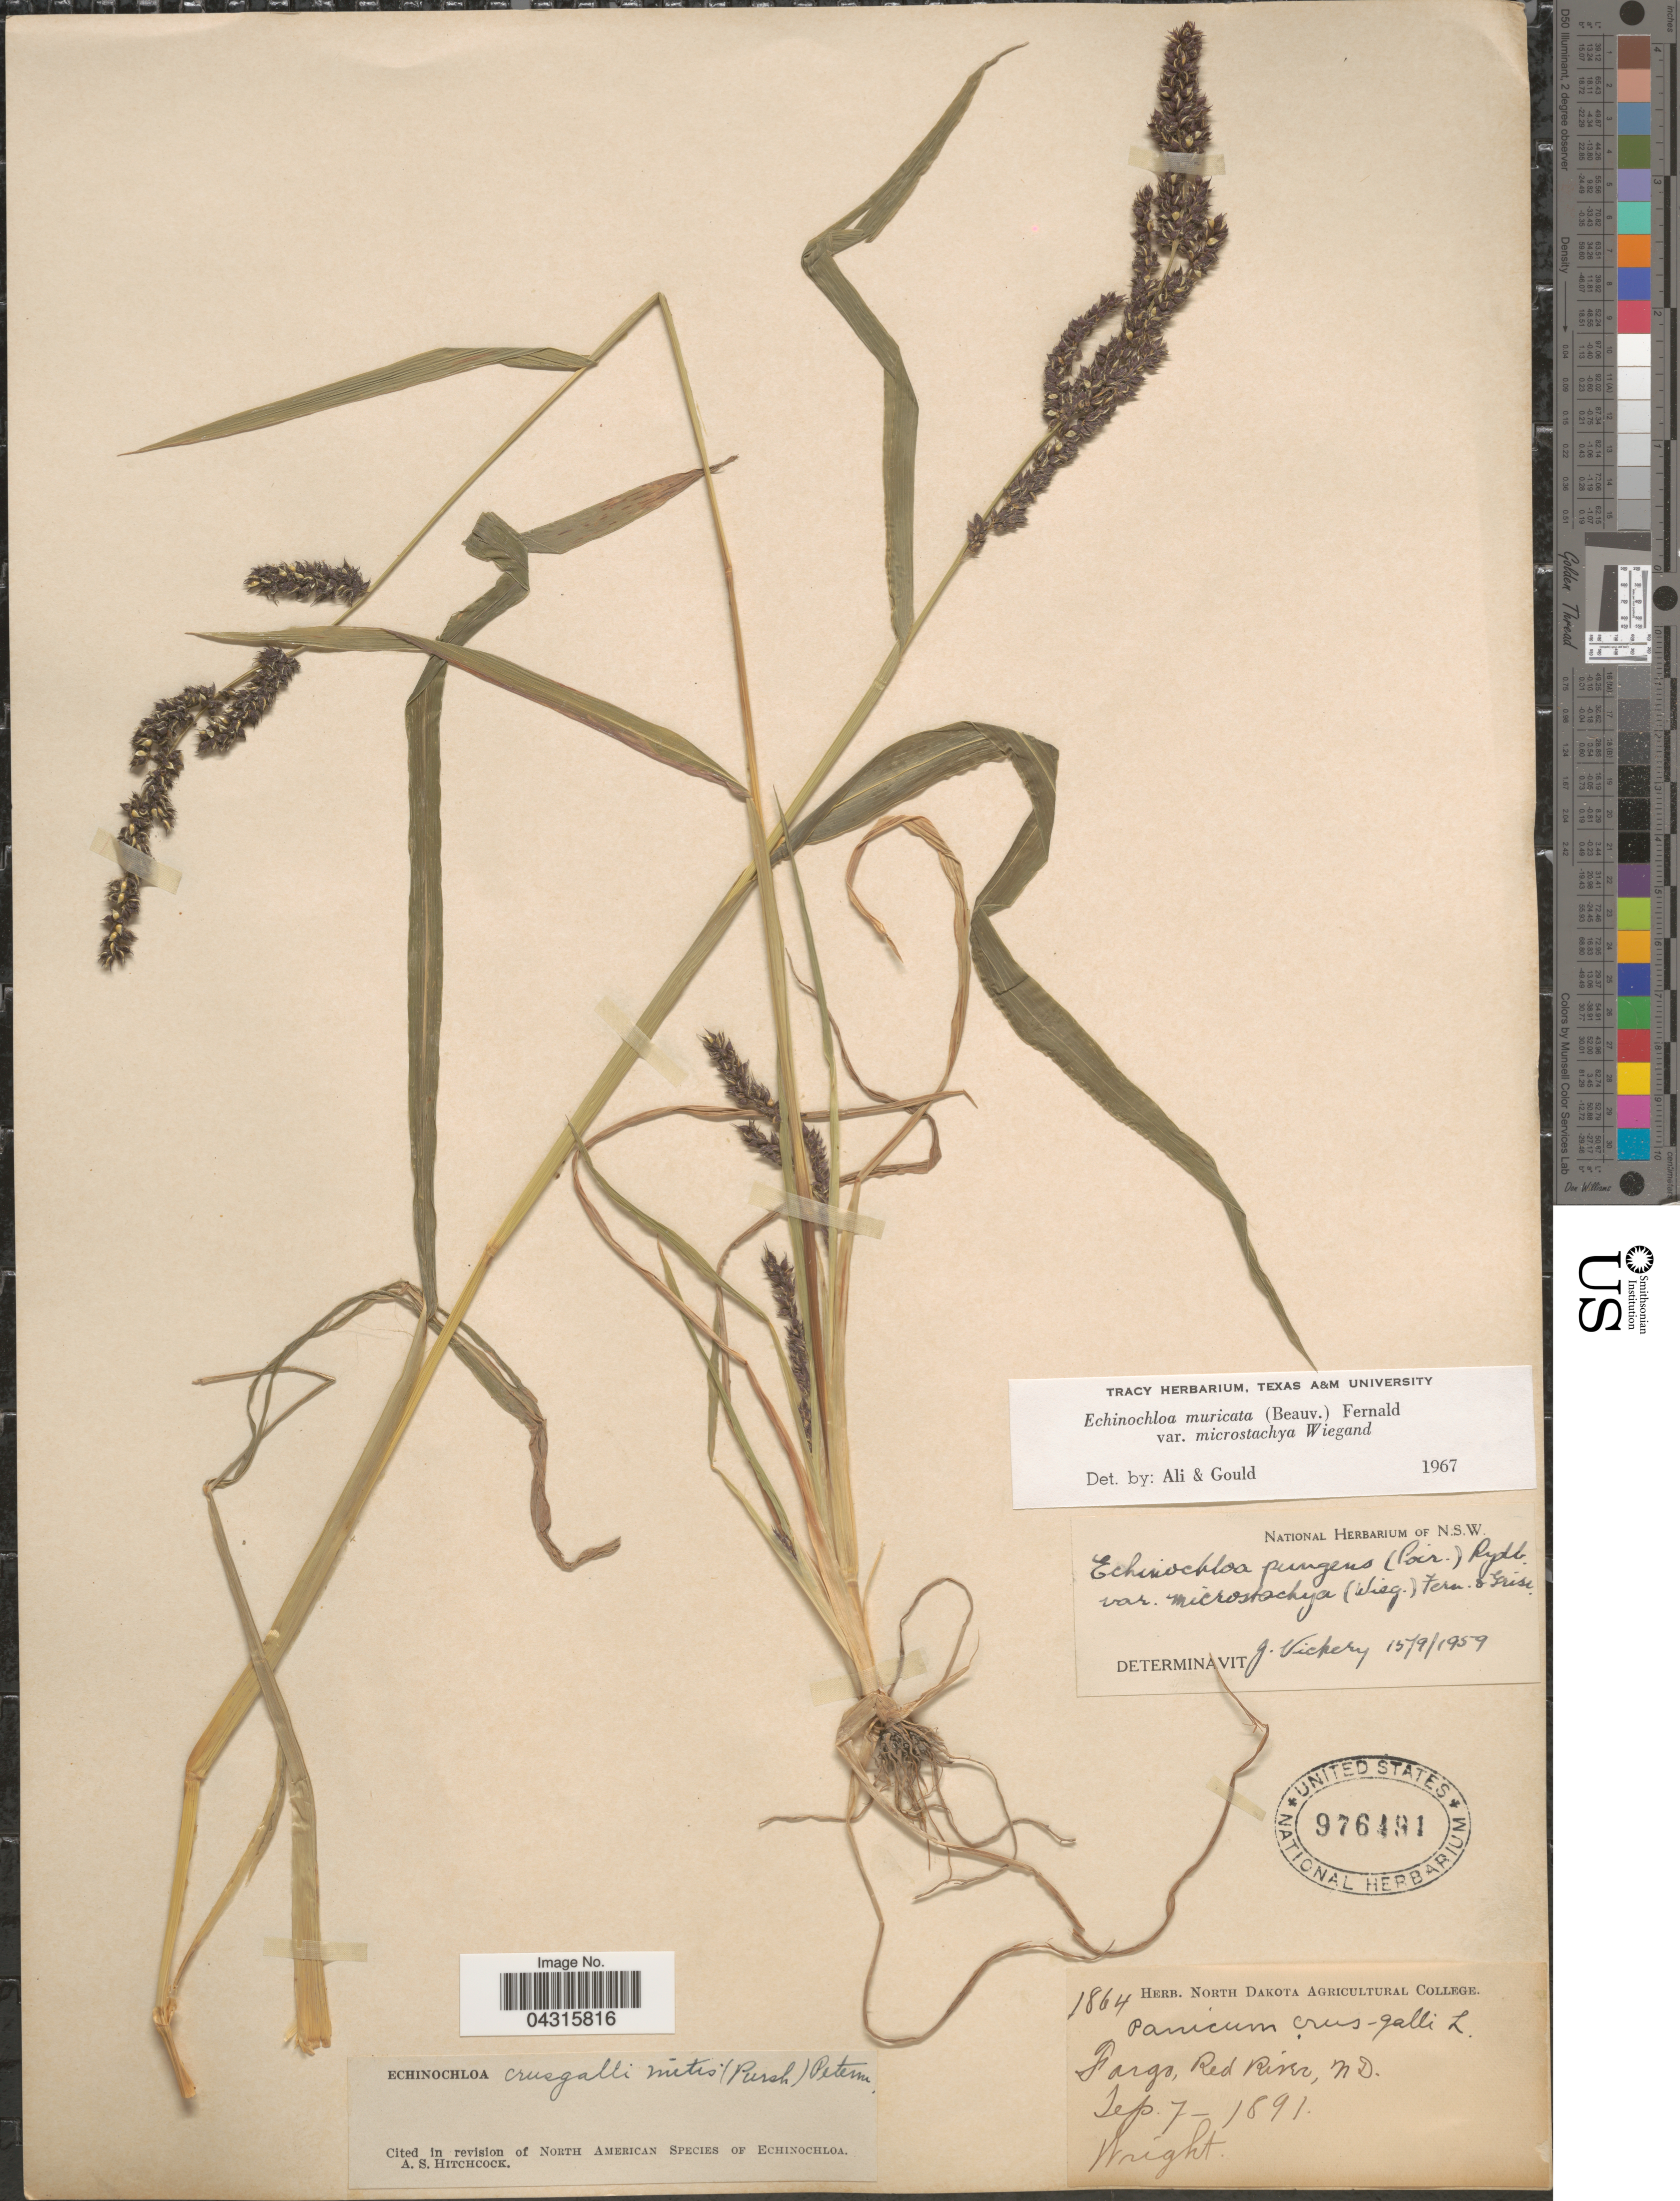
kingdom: Plantae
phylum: Tracheophyta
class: Liliopsida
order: Poales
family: Poaceae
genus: Echinochloa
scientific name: Echinochloa muricata var. microstachya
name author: Wiegand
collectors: Wright, --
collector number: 1864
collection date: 1891-09-07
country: United States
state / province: North Dakota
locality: Fargo, Red River.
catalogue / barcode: US 976491